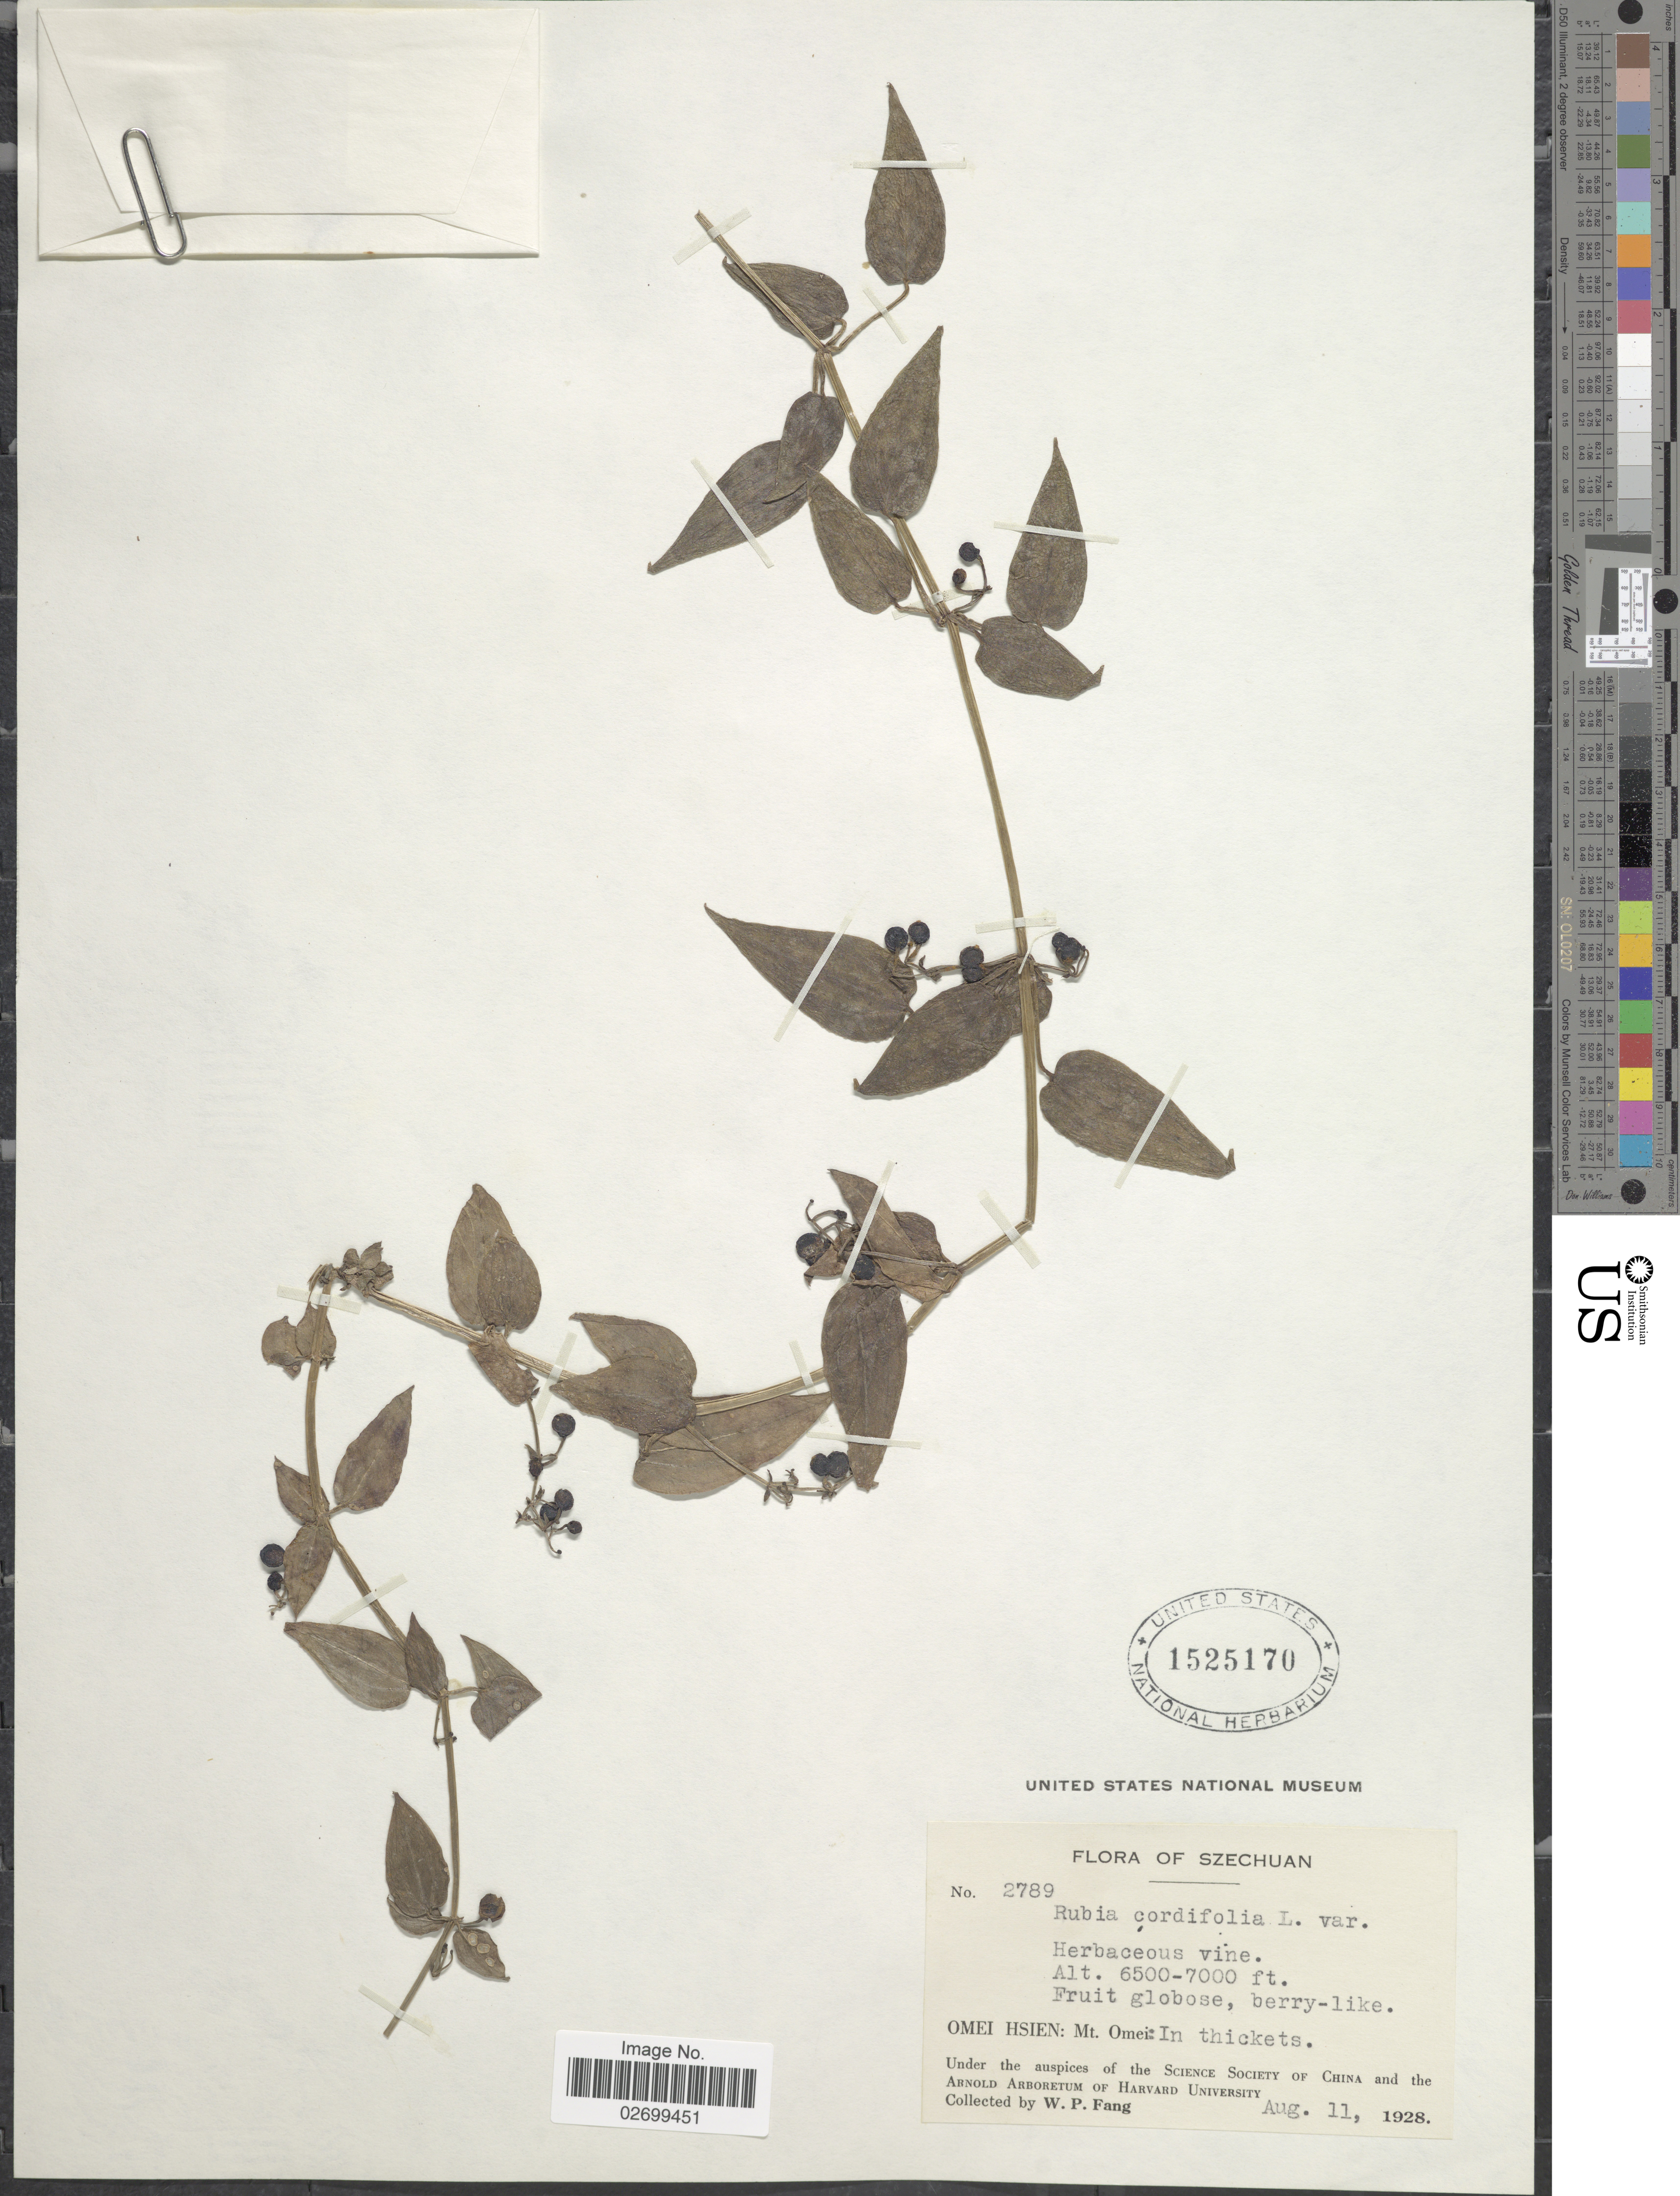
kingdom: Plantae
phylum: Tracheophyta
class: Magnoliopsida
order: Gentianales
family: Rubiaceae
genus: Rubia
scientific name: Rubia cordifolia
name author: L.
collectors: W. P. Fang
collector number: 2789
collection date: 1928-08-11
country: China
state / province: Sichuan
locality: Szechuan, Omei Hsien: Mt. Omei: In thickets.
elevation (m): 1981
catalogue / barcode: US 1525170